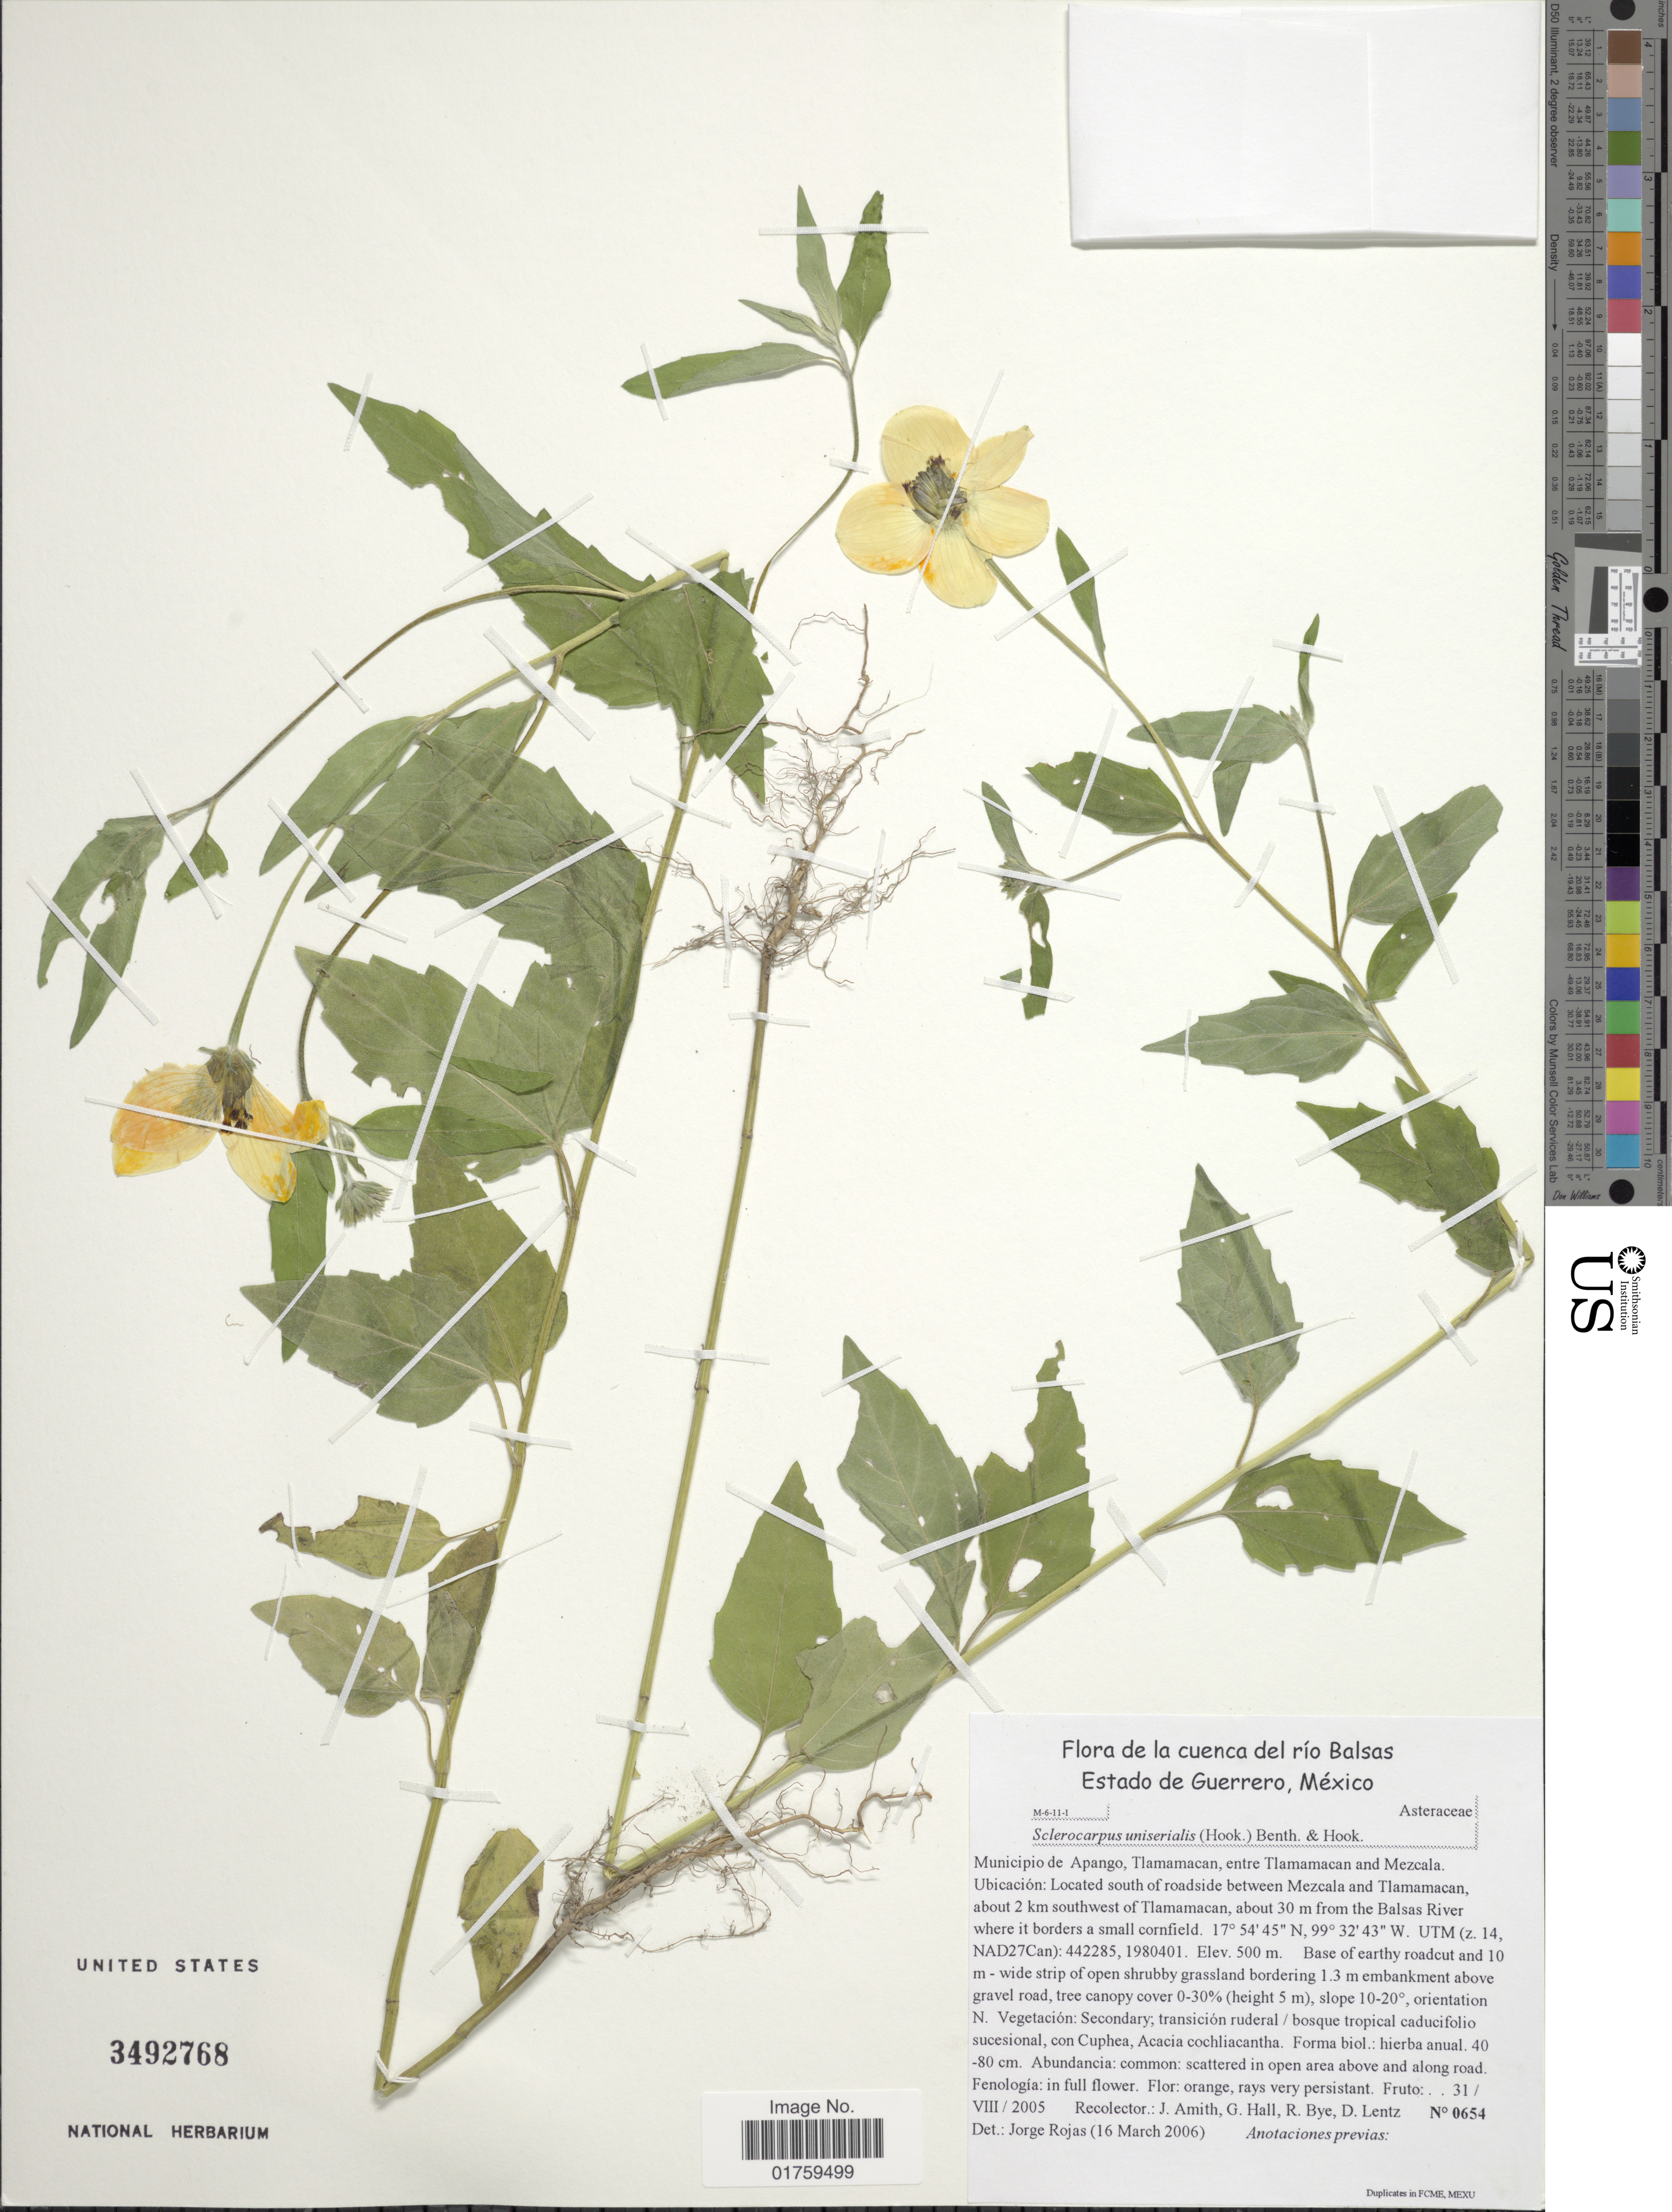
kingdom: Plantae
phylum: Tracheophyta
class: Magnoliopsida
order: Asterales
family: Asteraceae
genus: Sclerocarpus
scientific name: Sclerocarpus uniserialis var. frutescens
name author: (Brandegee) Feddema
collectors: J. D. Amith, G. Hall, R. A. Bye & D. Lentz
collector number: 0654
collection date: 2005-08-31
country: Mexico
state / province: Guerrero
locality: La cuenca del rio Balsas. Estado de Guerrero, Mexico. Municipio de Apango, Tlamamcan, entre Tlamamacan and Mezcala., about 2 km southwest of Tlamamacan, about 30 m from the Balsas River where it borders a small cornfield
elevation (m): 500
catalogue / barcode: US 3492768